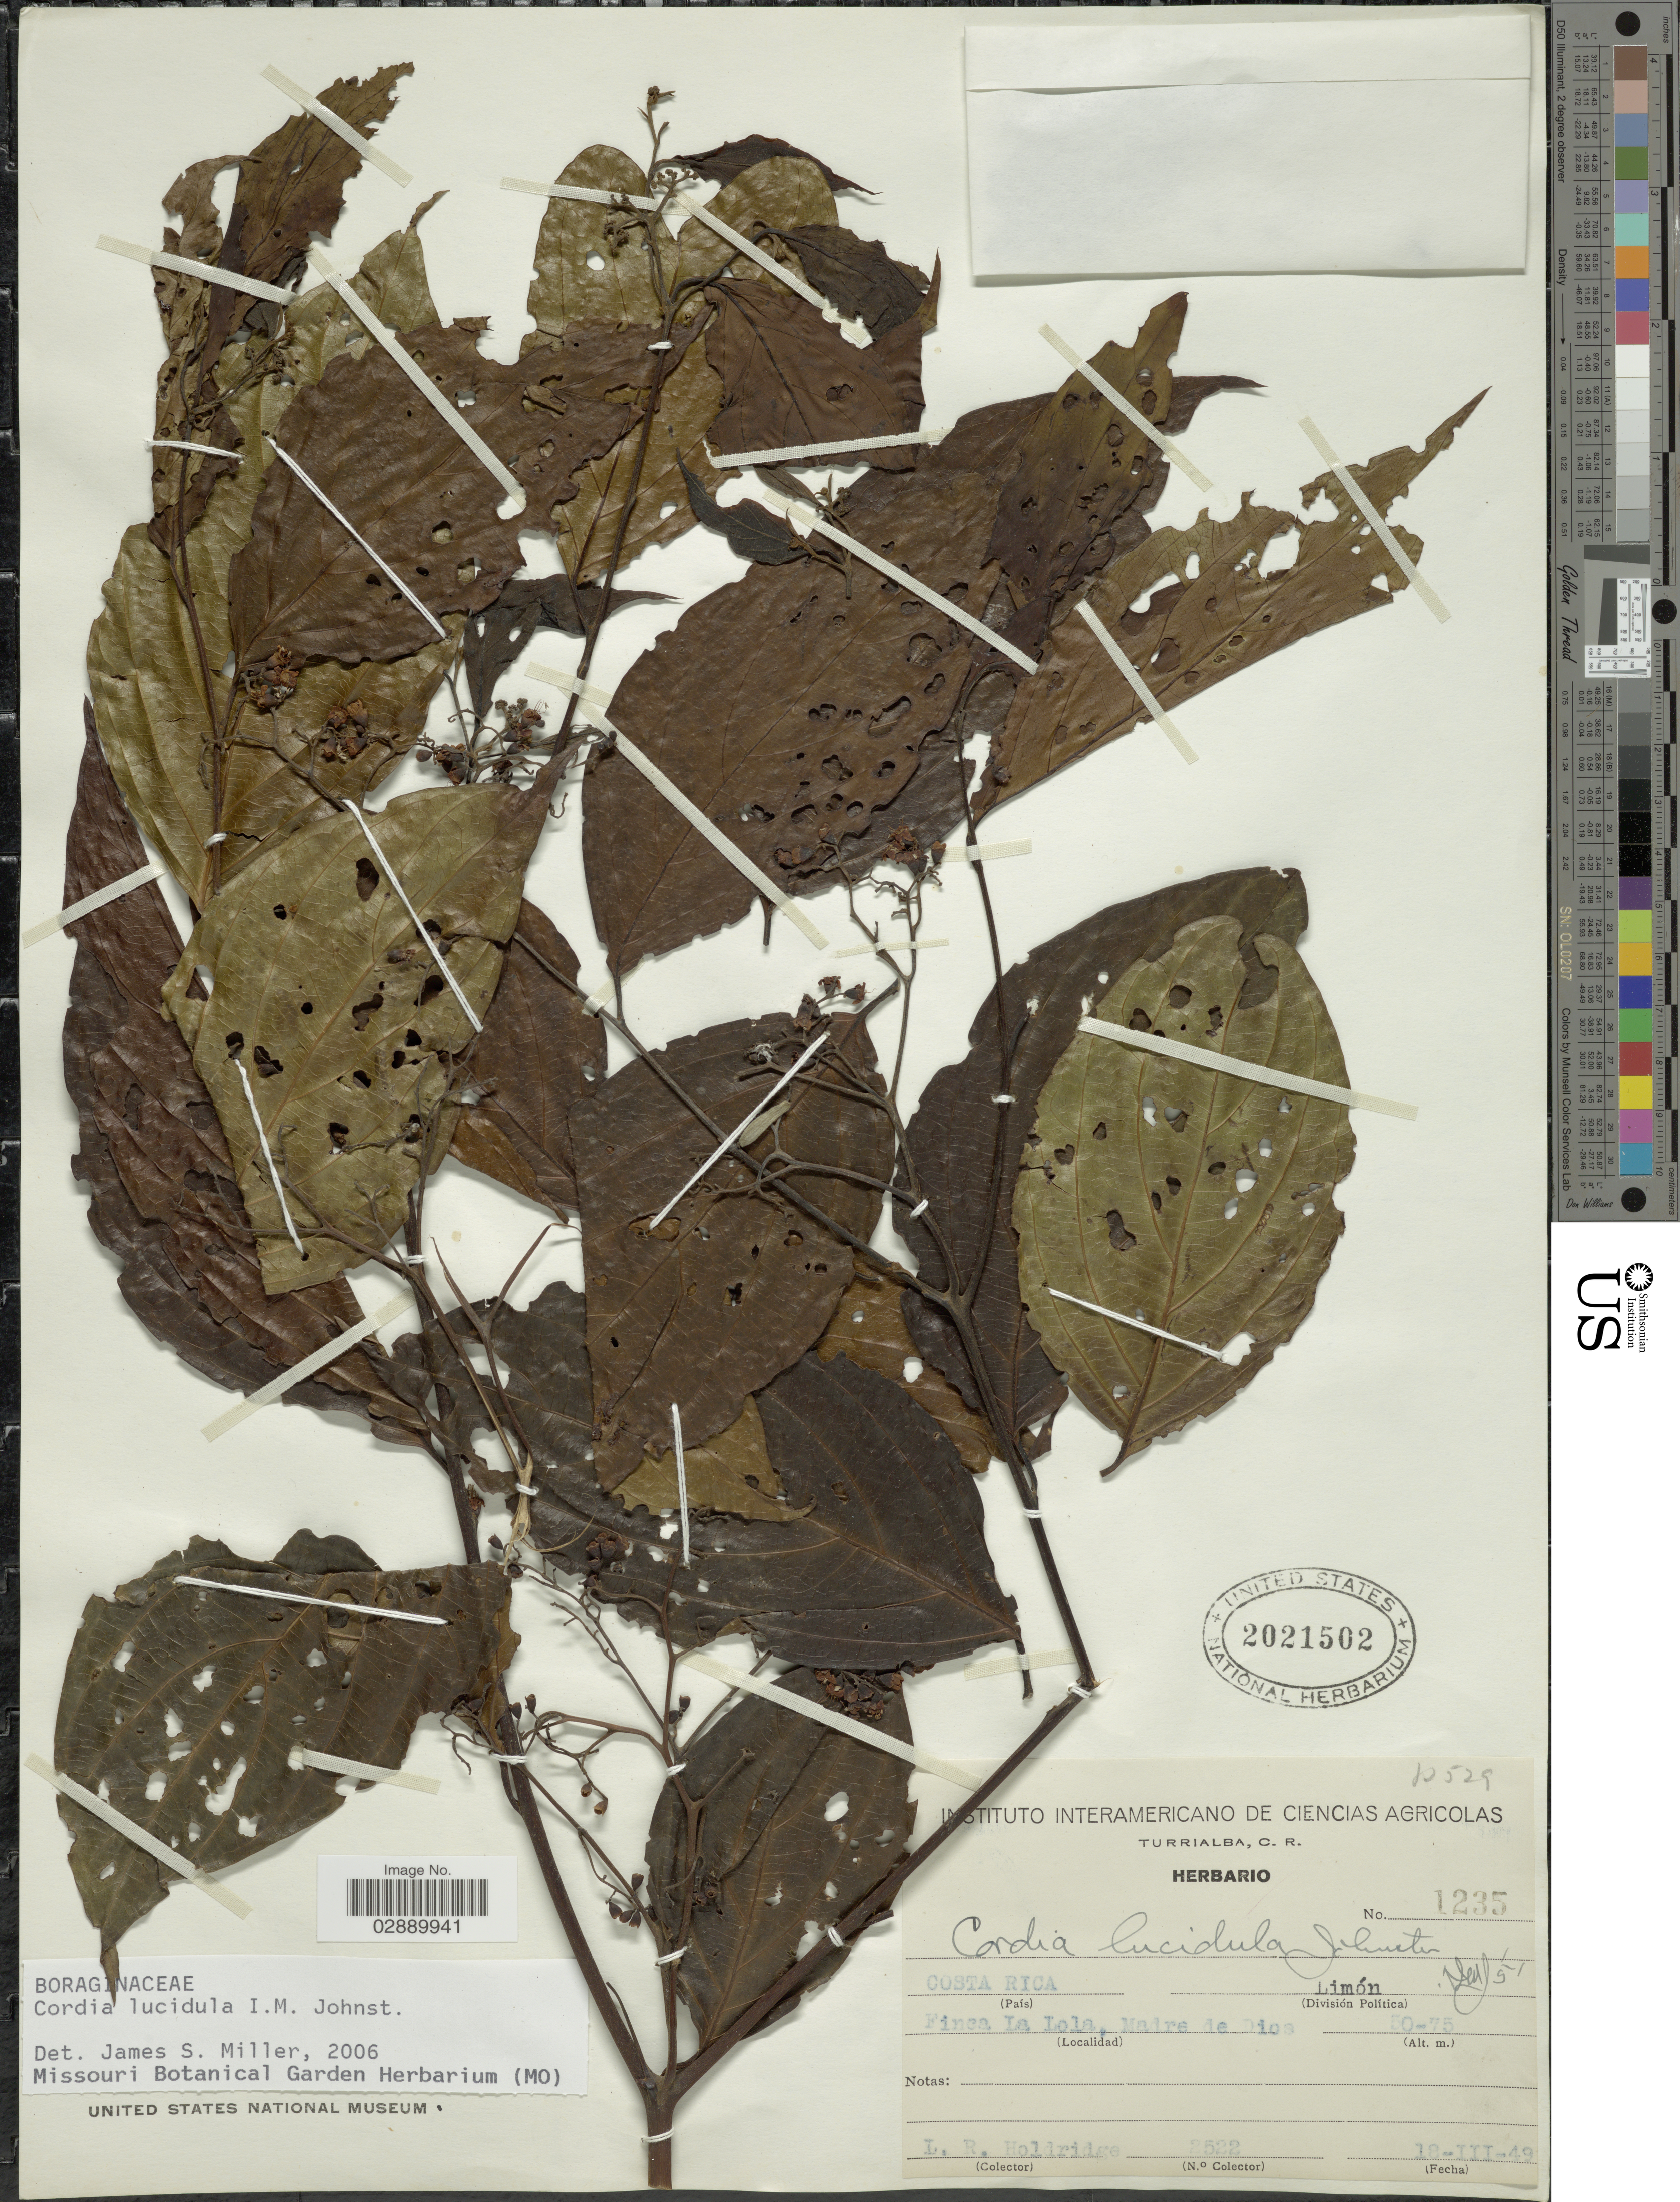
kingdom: Plantae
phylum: Tracheophyta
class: Magnoliopsida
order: Boraginales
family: Cordiaceae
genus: Cordia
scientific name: Cordia lucidula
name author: I.M. Johnst.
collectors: L. Holdridge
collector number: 2522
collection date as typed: Transcribed d/m/y: 18/3/49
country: Costa Rica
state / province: Limón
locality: Finca La Lola, Madre de Dios.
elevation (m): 50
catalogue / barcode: US 2021502